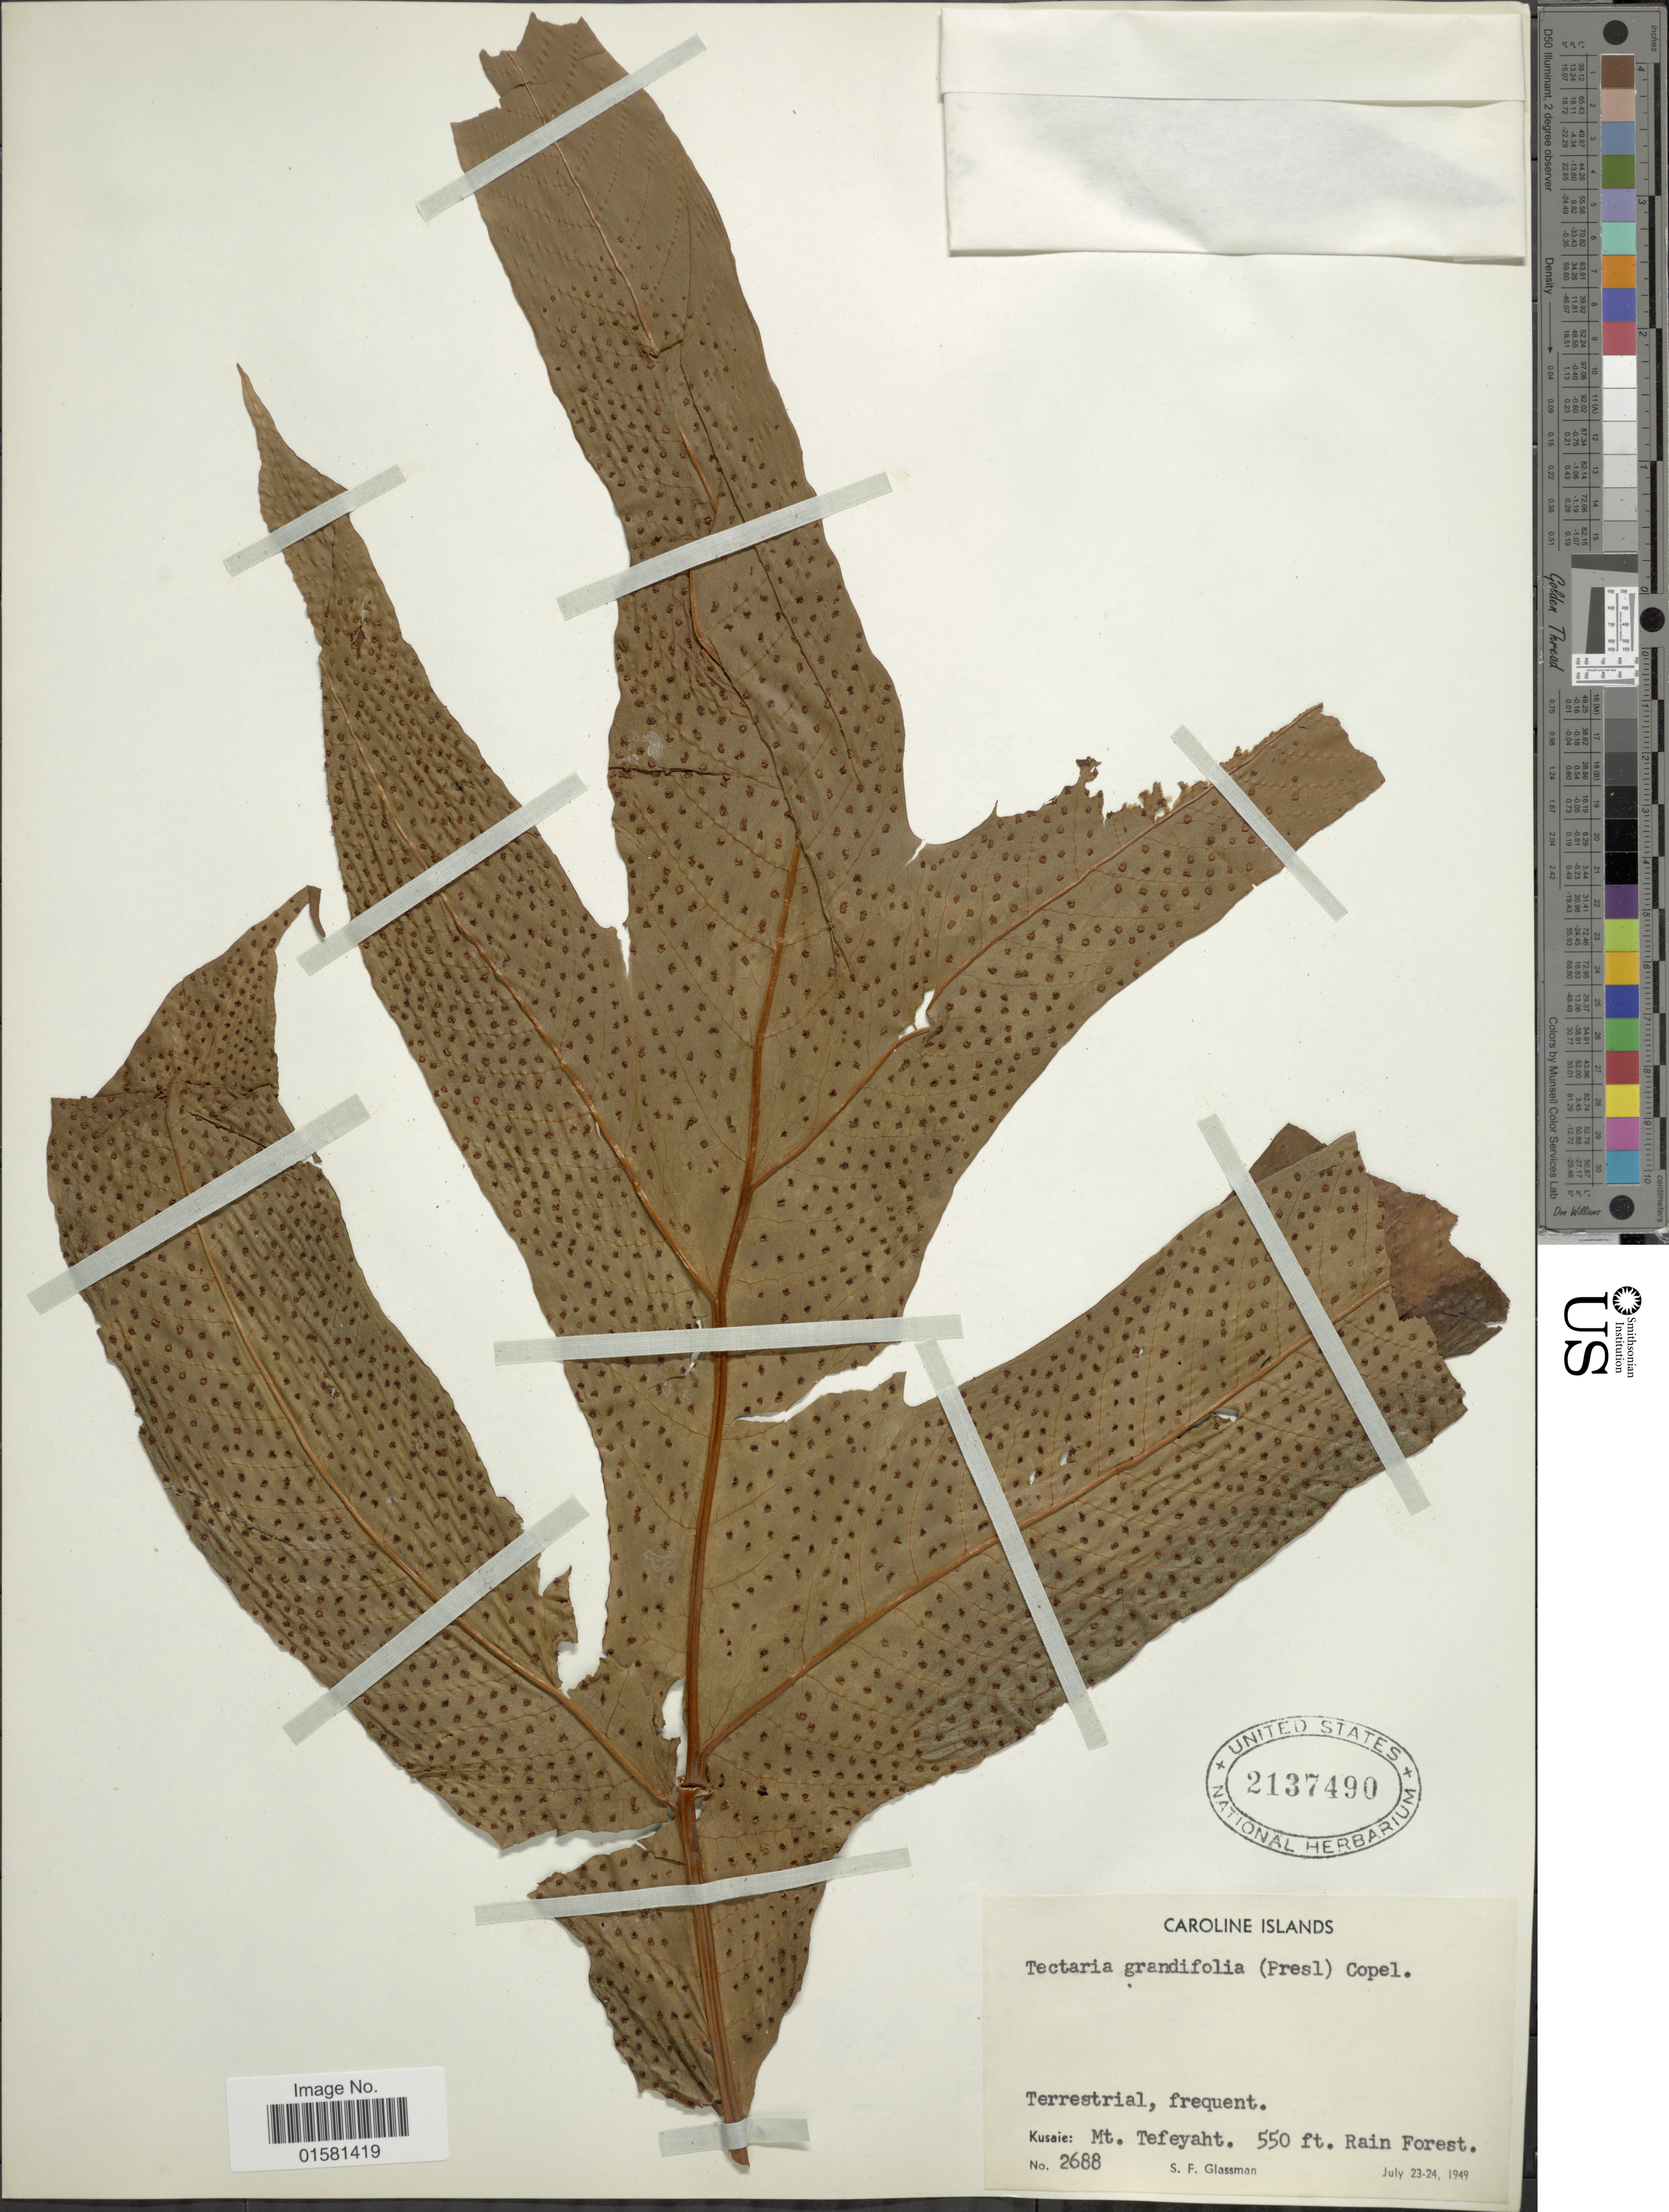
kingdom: Plantae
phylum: Tracheophyta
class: Polypodiopsida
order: Polypodiales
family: Tectariaceae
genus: Tectaria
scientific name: Tectaria grandifolia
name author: (C. Presl) Copel.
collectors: S. F. Glassman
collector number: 2688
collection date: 1949-07-23/1949-07-24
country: Micronesia, Federated States of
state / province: Kosrae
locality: Caroline Islands, Kusaie: Mt. Tefeyaht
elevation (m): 168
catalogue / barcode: US 2137490